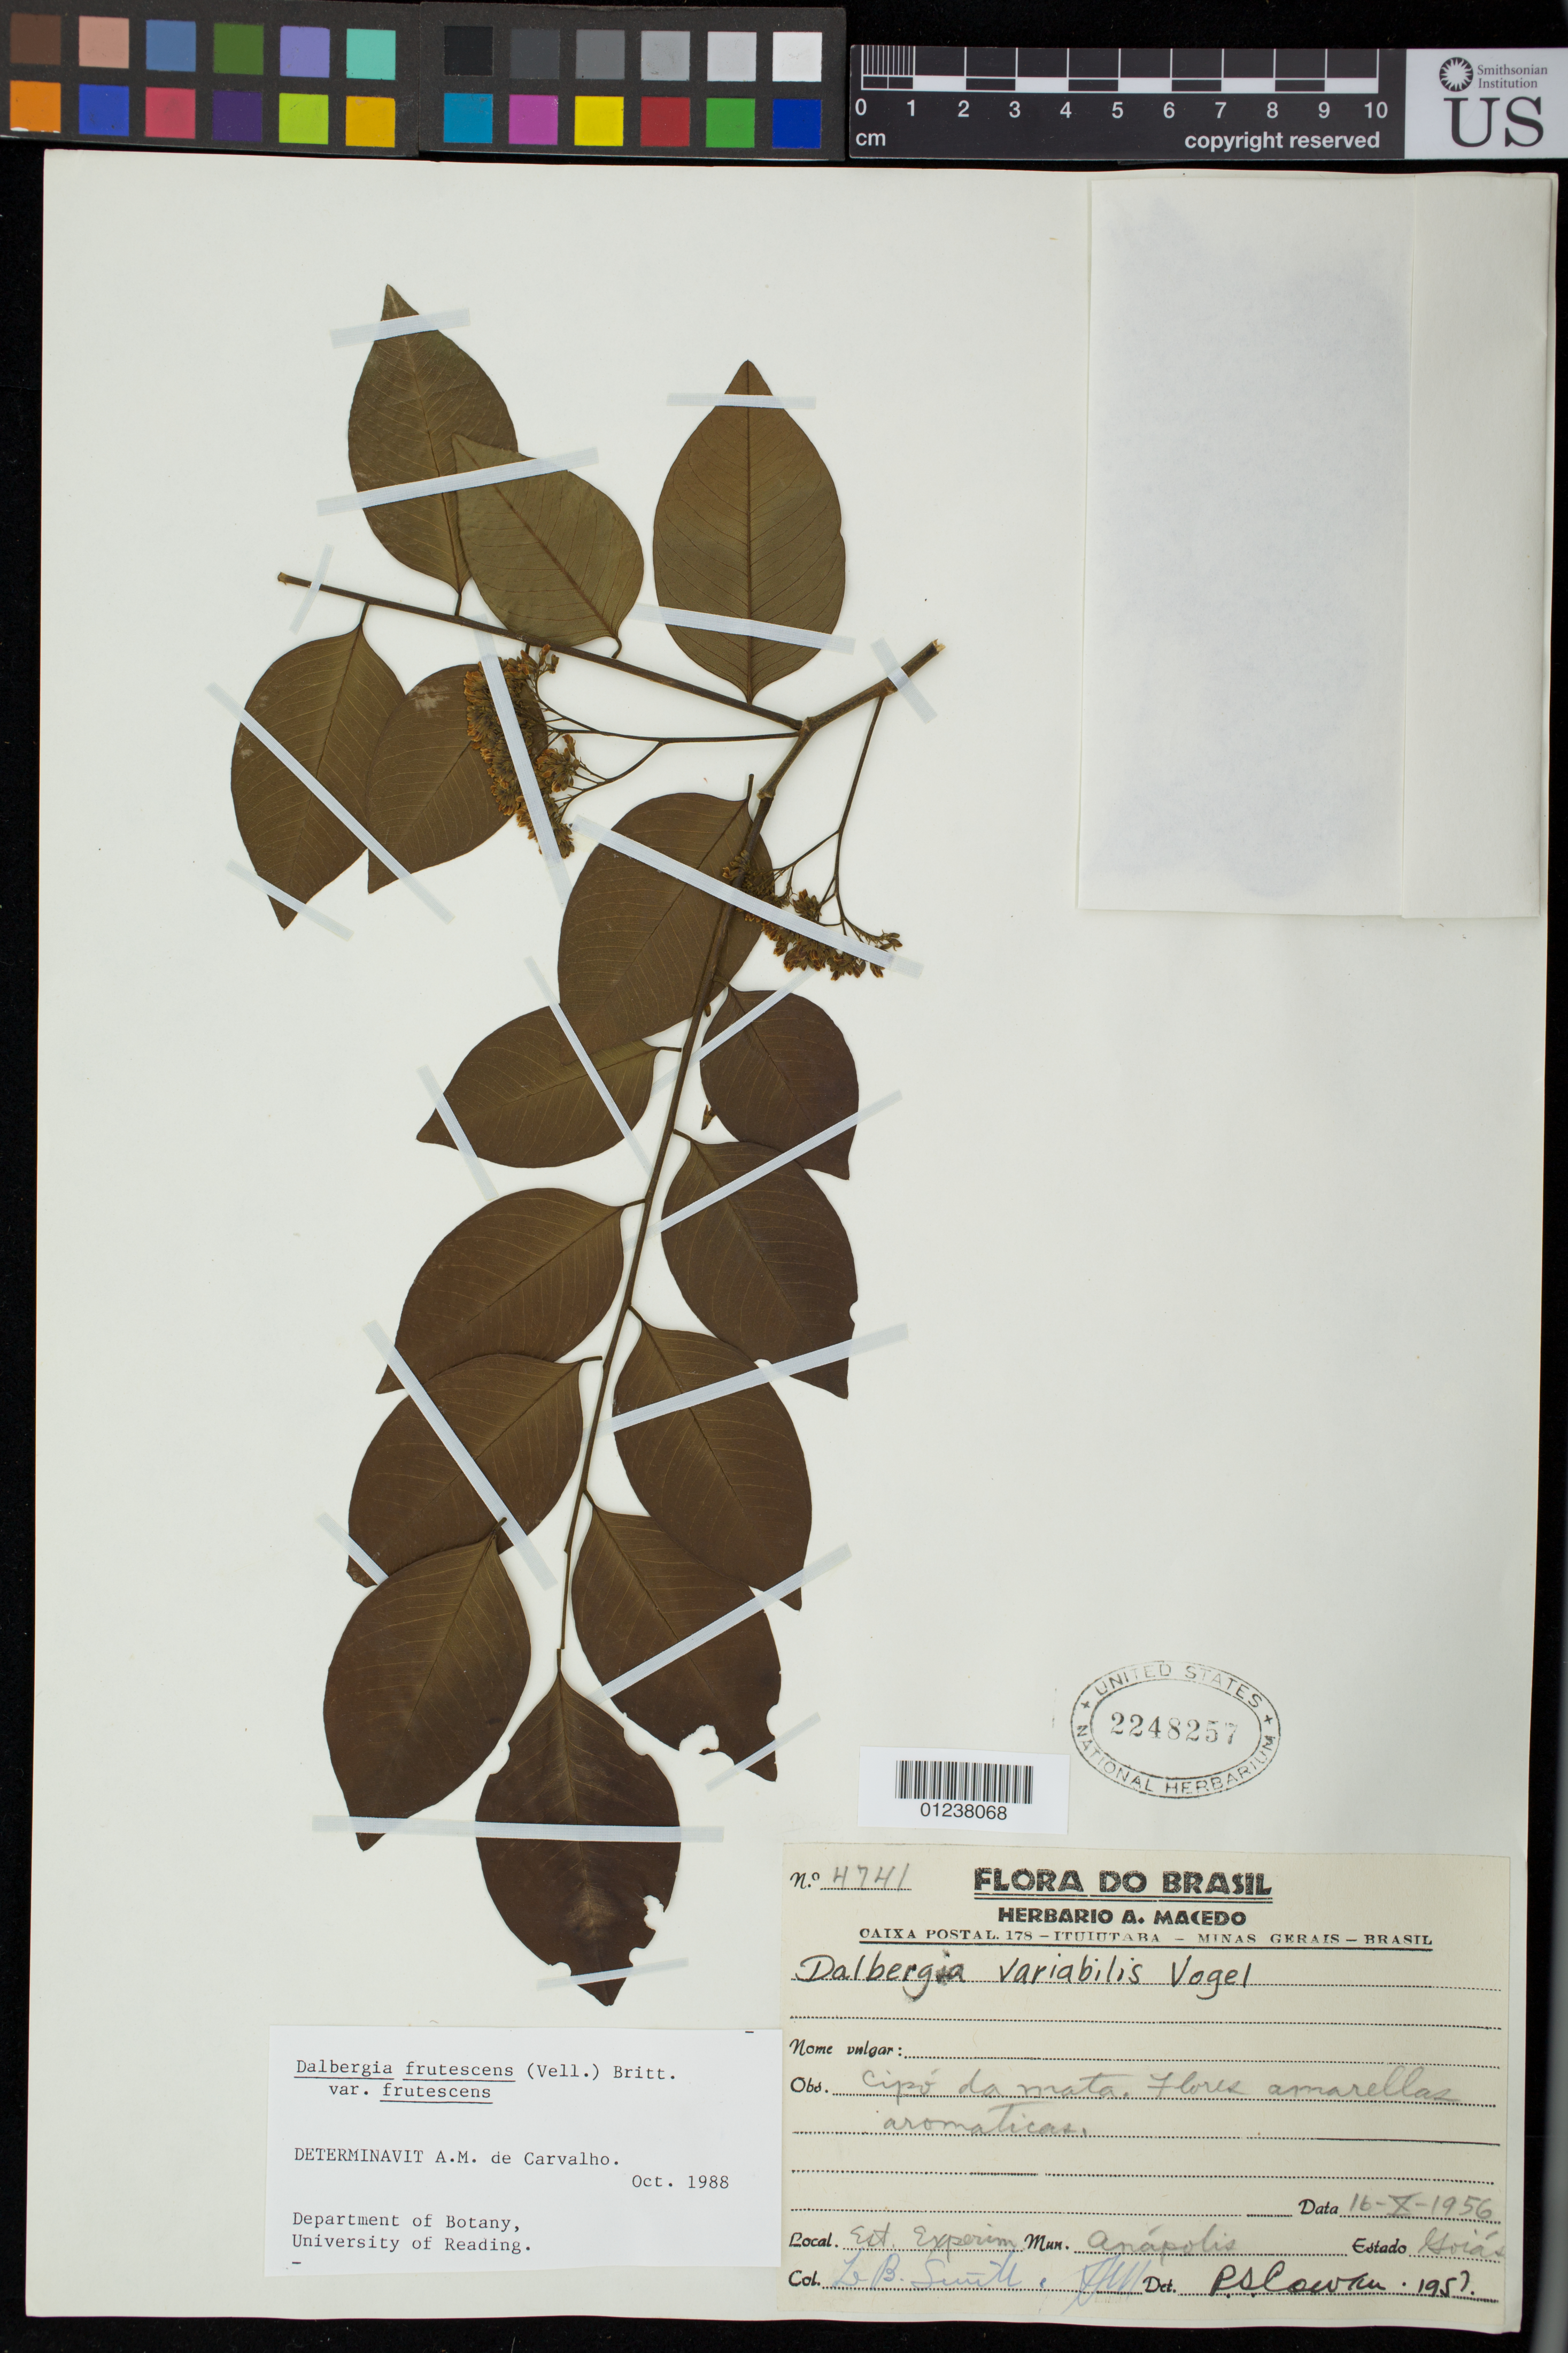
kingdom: Plantae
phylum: Tracheophyta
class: Magnoliopsida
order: Fabales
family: Fabaceae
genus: Dalbergia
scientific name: Dalbergia frutescens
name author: (Vell.) Britton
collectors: L. Smith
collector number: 4741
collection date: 1956-10-16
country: Brazil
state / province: Goias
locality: Est Experim. Anapolis.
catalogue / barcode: US 2248257